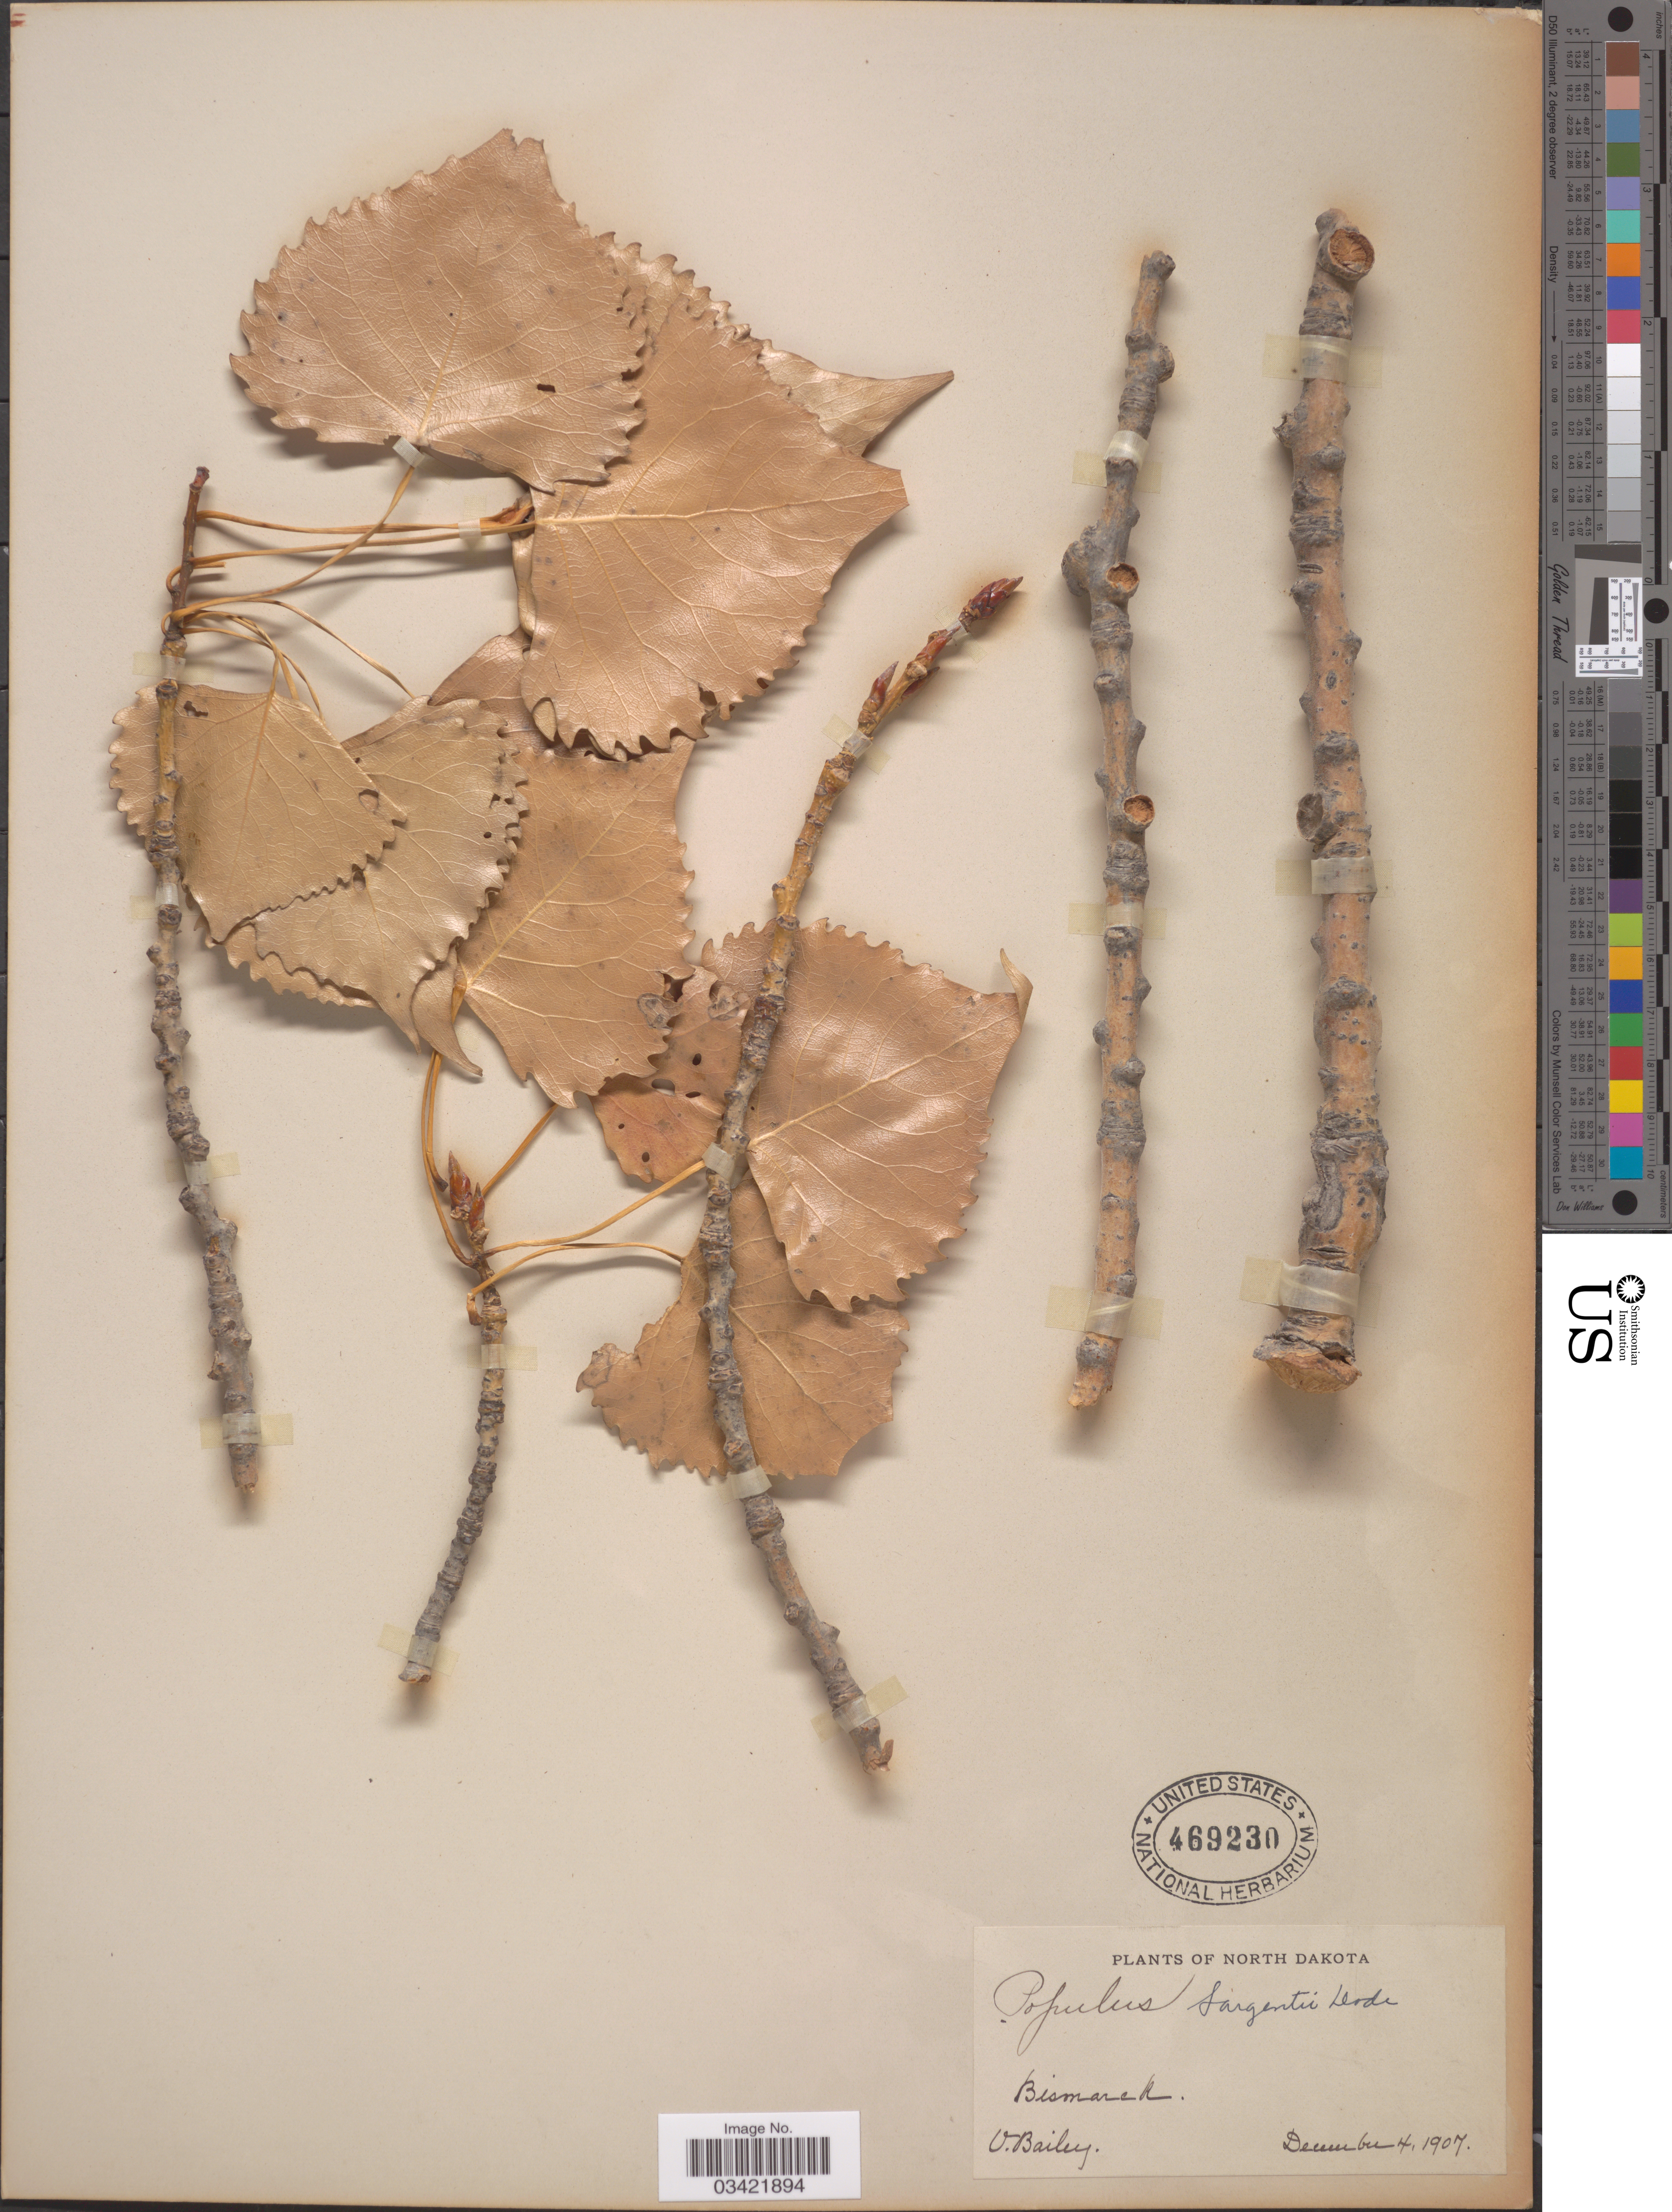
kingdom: Plantae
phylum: Tracheophyta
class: Magnoliopsida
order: Malpighiales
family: Salicaceae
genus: Populus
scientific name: Populus deltoides subsp. monilifera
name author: (Aiton) Eckenw.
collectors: V. L. Bailey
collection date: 1907-12-04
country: United States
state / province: North Dakota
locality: Bismarck.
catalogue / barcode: US 469230